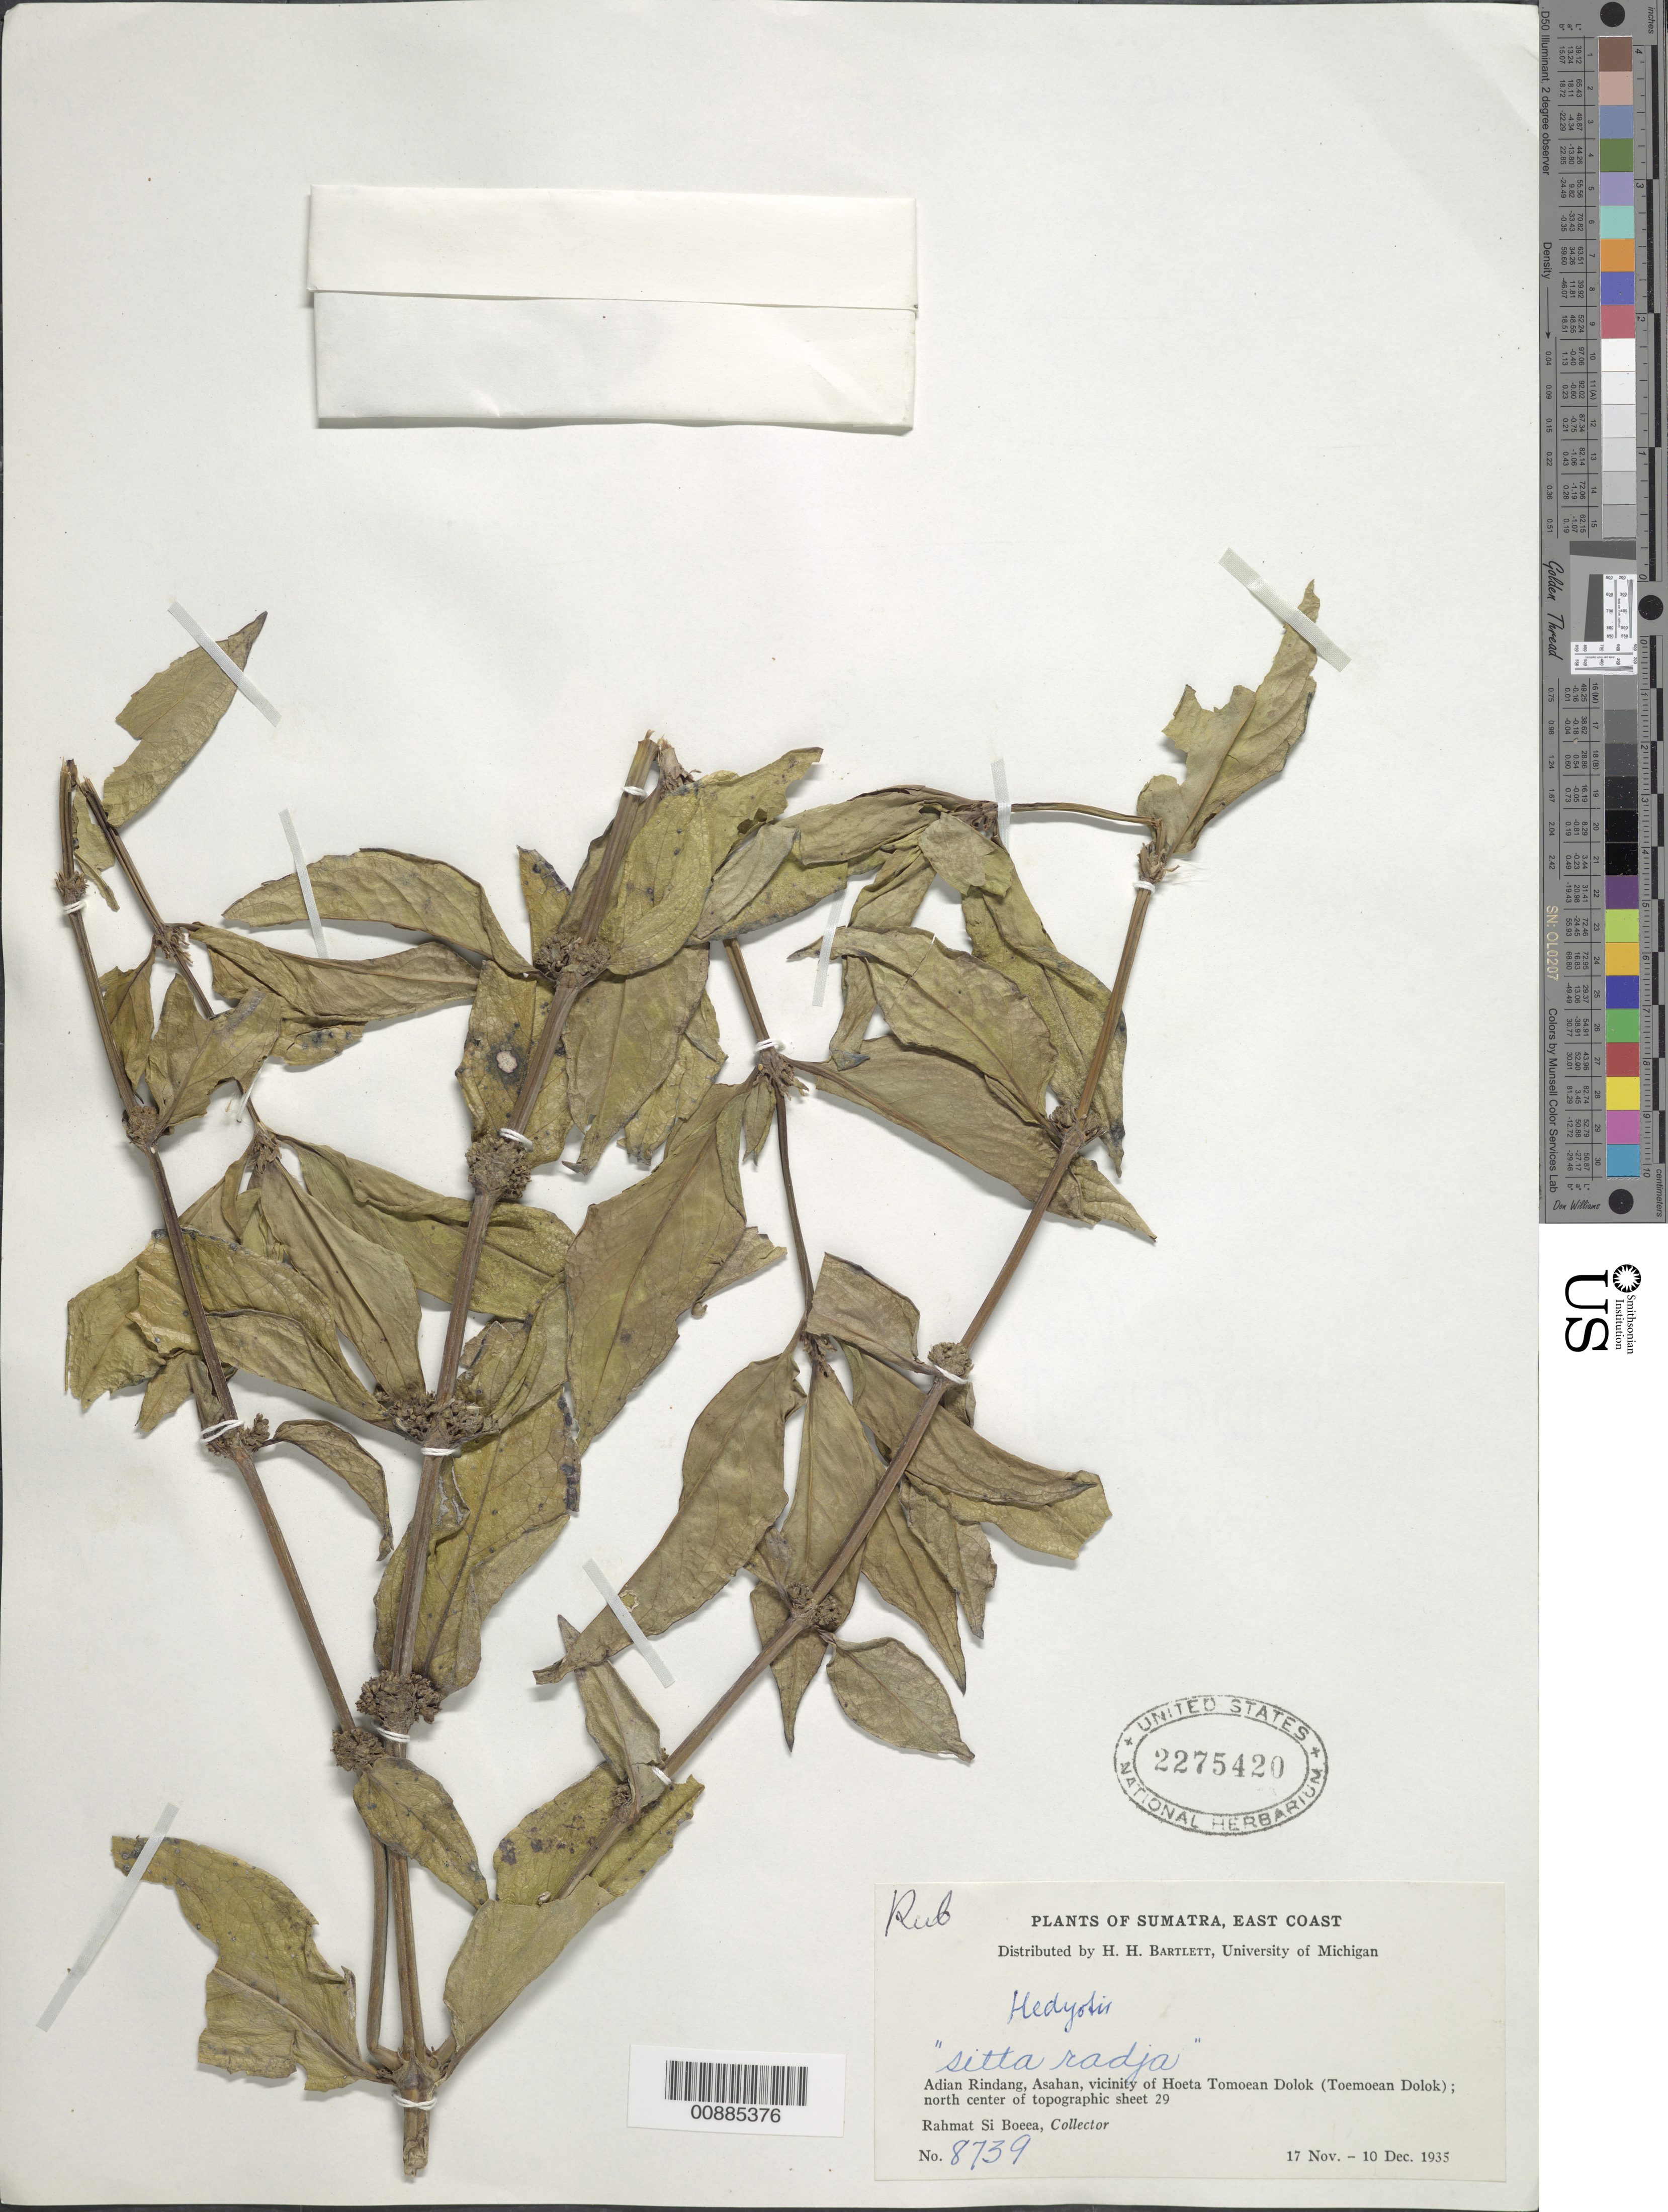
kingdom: Plantae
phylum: Tracheophyta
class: Magnoliopsida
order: Gentianales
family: Rubiaceae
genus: Hedyotis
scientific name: Hedyotis sp.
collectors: Rahmat Si Boeea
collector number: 8739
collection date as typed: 17 Nov 1935 to 10 Dec 1935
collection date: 1935-11-17/1935-12-10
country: Indonesia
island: Sumatra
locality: east coast. Adian Rindang,vicinity of Hoeta Tomoean Dolok (Toemoean Dolok).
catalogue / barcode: US 2275420